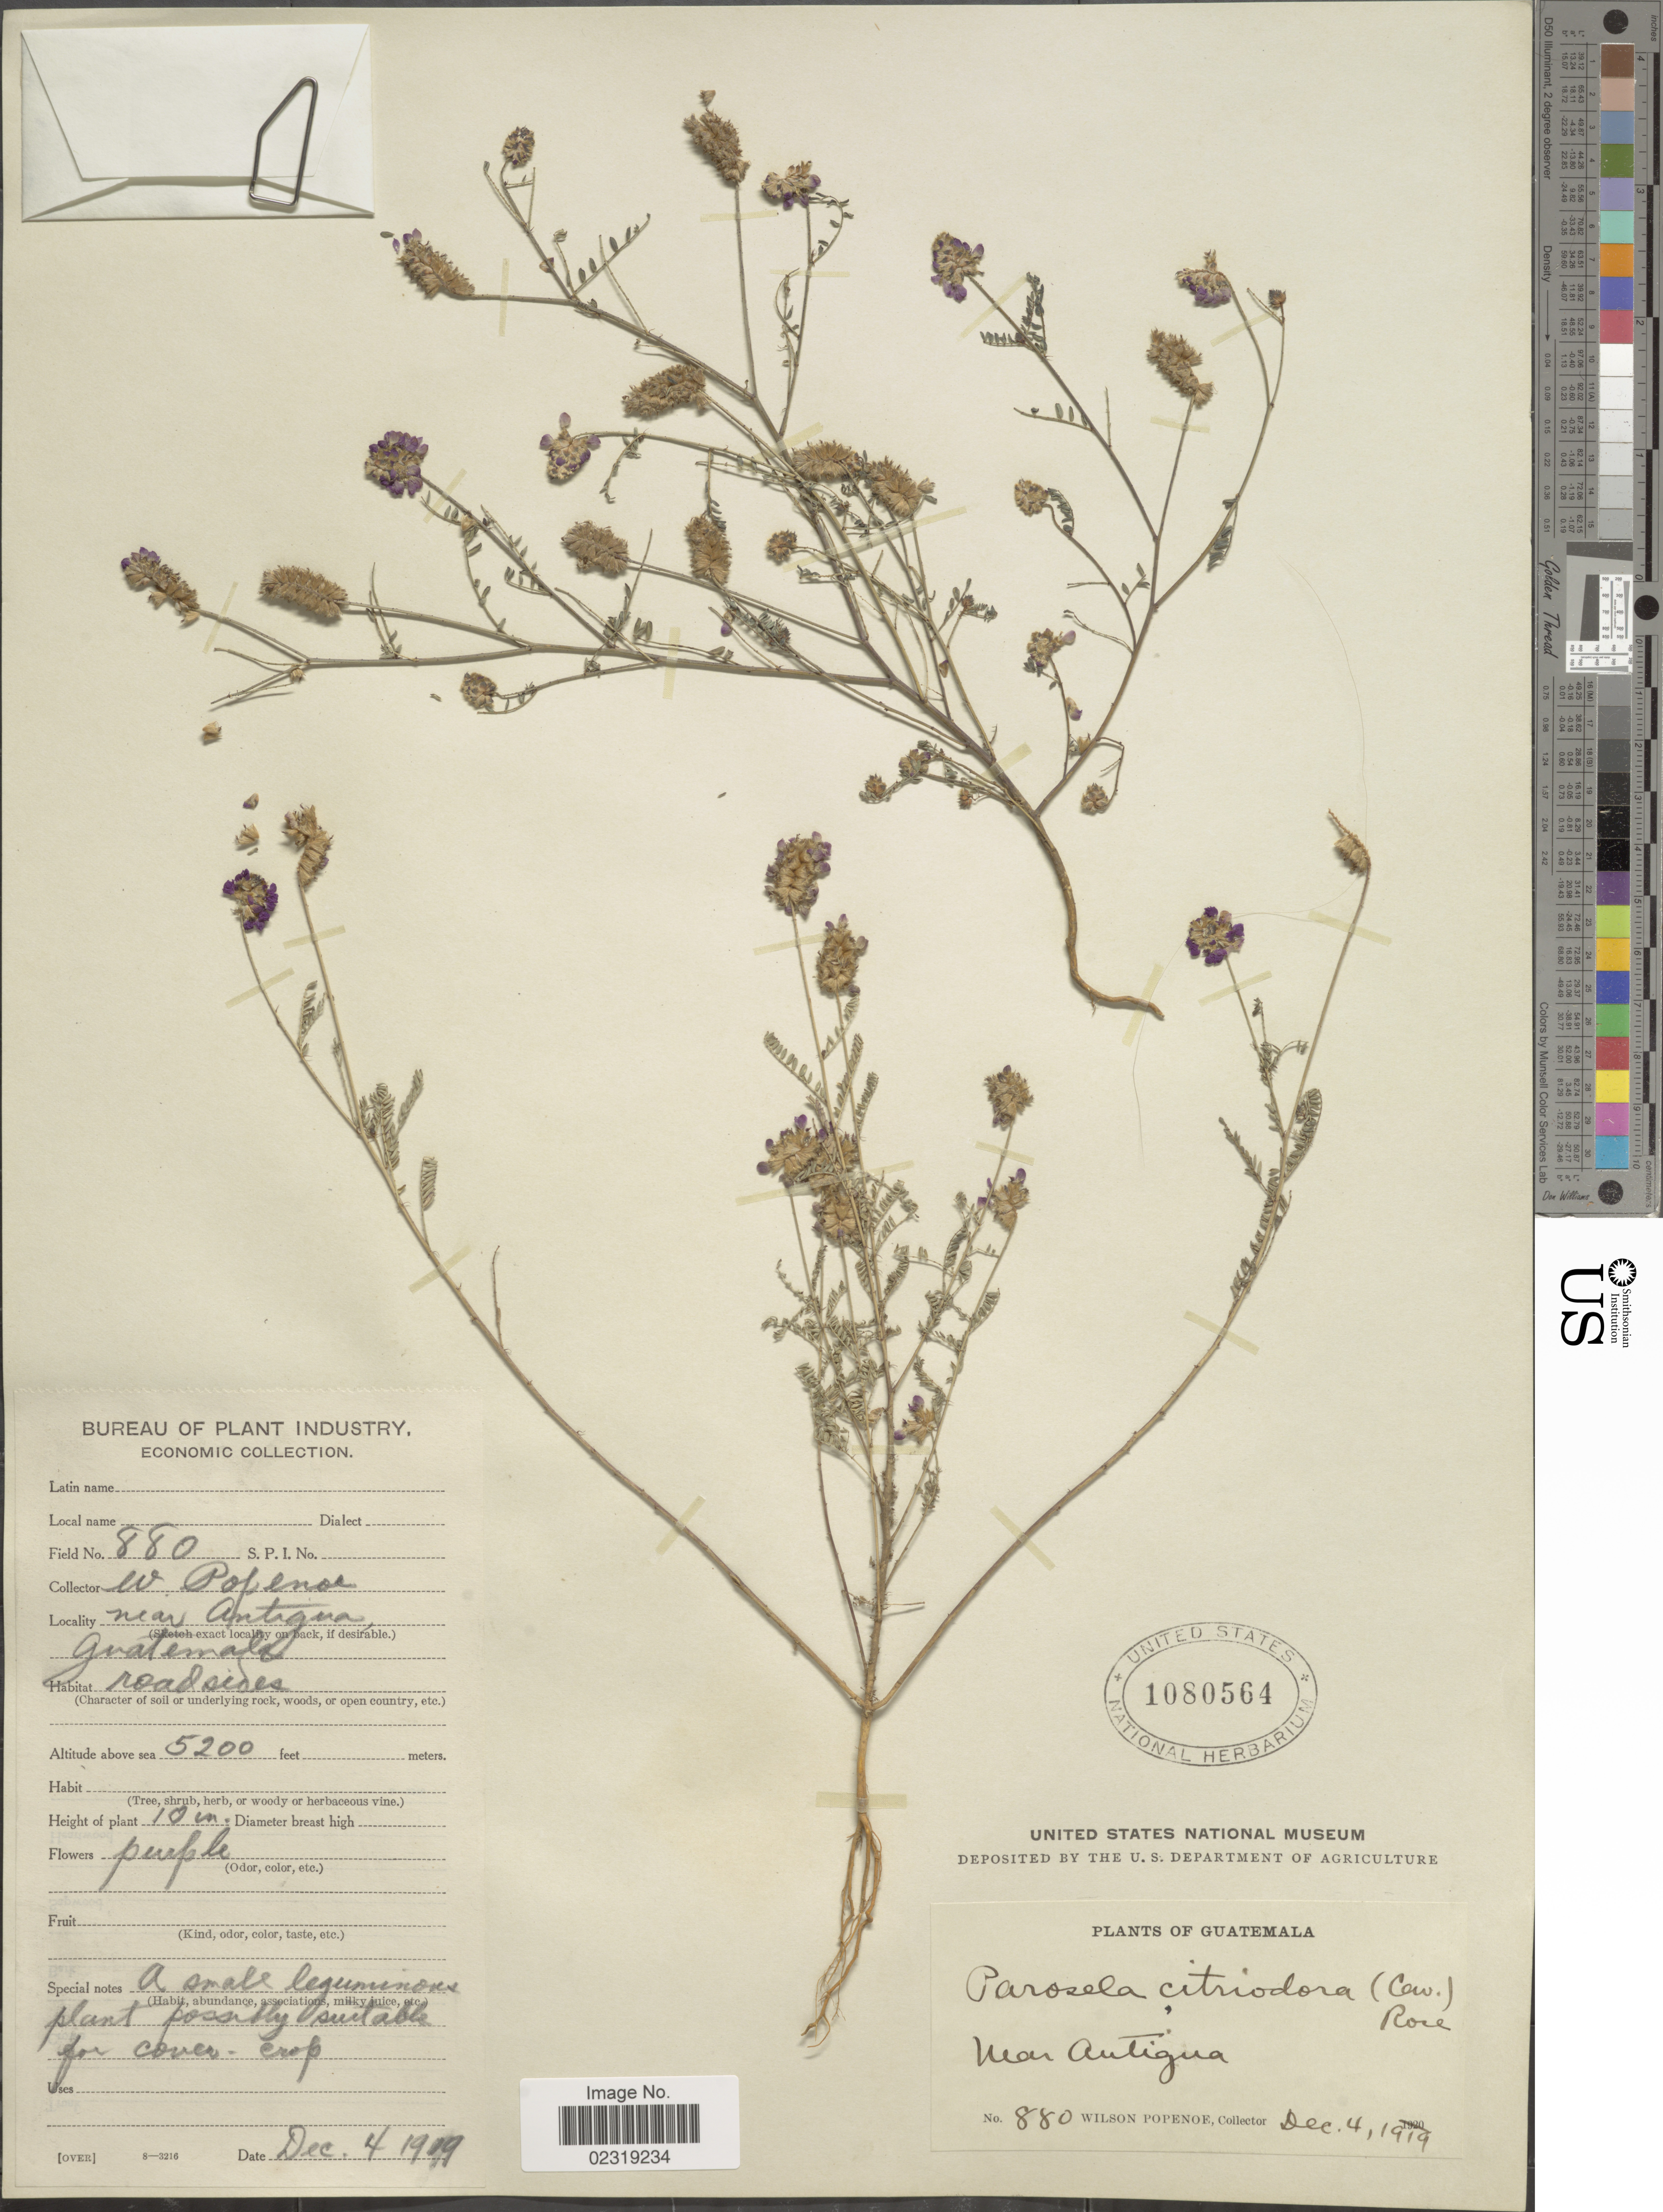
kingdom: Plantae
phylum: Tracheophyta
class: Magnoliopsida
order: Fabales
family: Fabaceae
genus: Dalea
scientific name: Dalea foliolosa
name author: (Aiton) Barneby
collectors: W. Popenoe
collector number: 880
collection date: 1919-12-04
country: Guatemala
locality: Near Antigua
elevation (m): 1585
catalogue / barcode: US 1080564